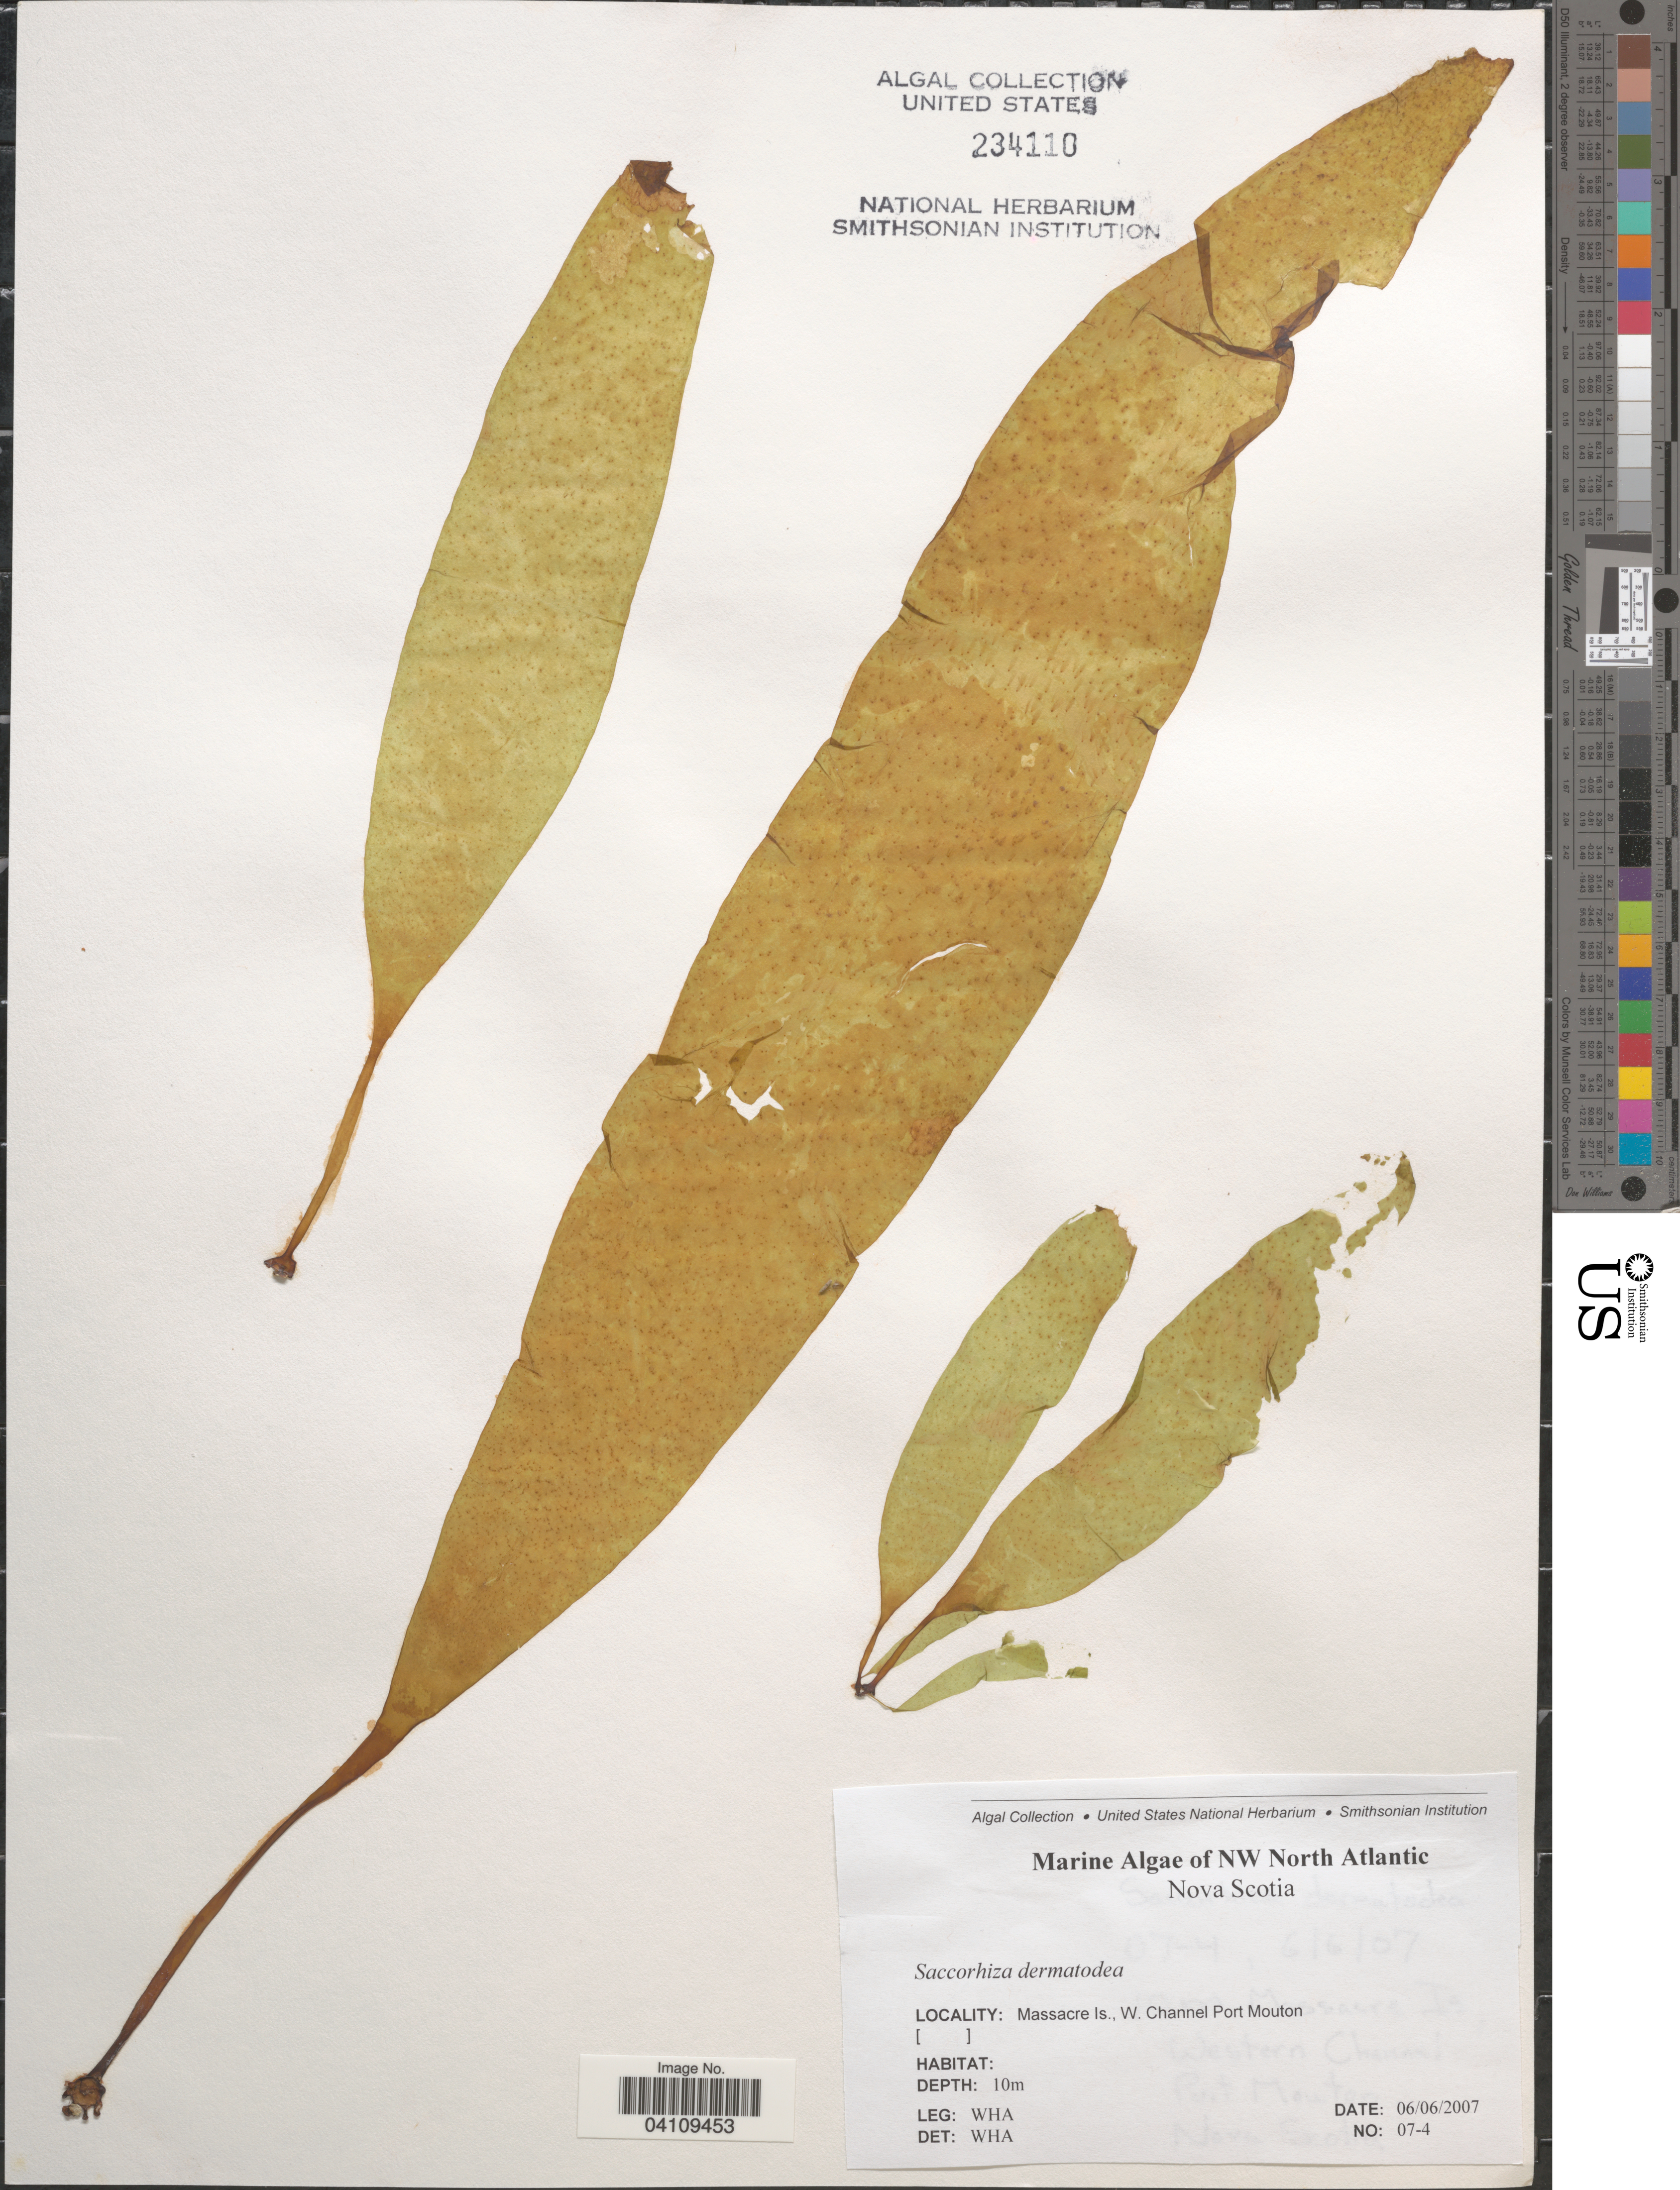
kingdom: Chromista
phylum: Foraminifera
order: Astrorhizida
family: Hyperamminidae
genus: Saccorhiza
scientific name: Saccorhiza dermatodea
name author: (Bach. Pyl.) J. Agardh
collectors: W. H. Adey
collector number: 07-4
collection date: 2007-06-06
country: Canada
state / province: Nova Scotia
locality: NW North Atlantic. Massacre Is., W. Channel Port Mouton.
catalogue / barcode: US 234110